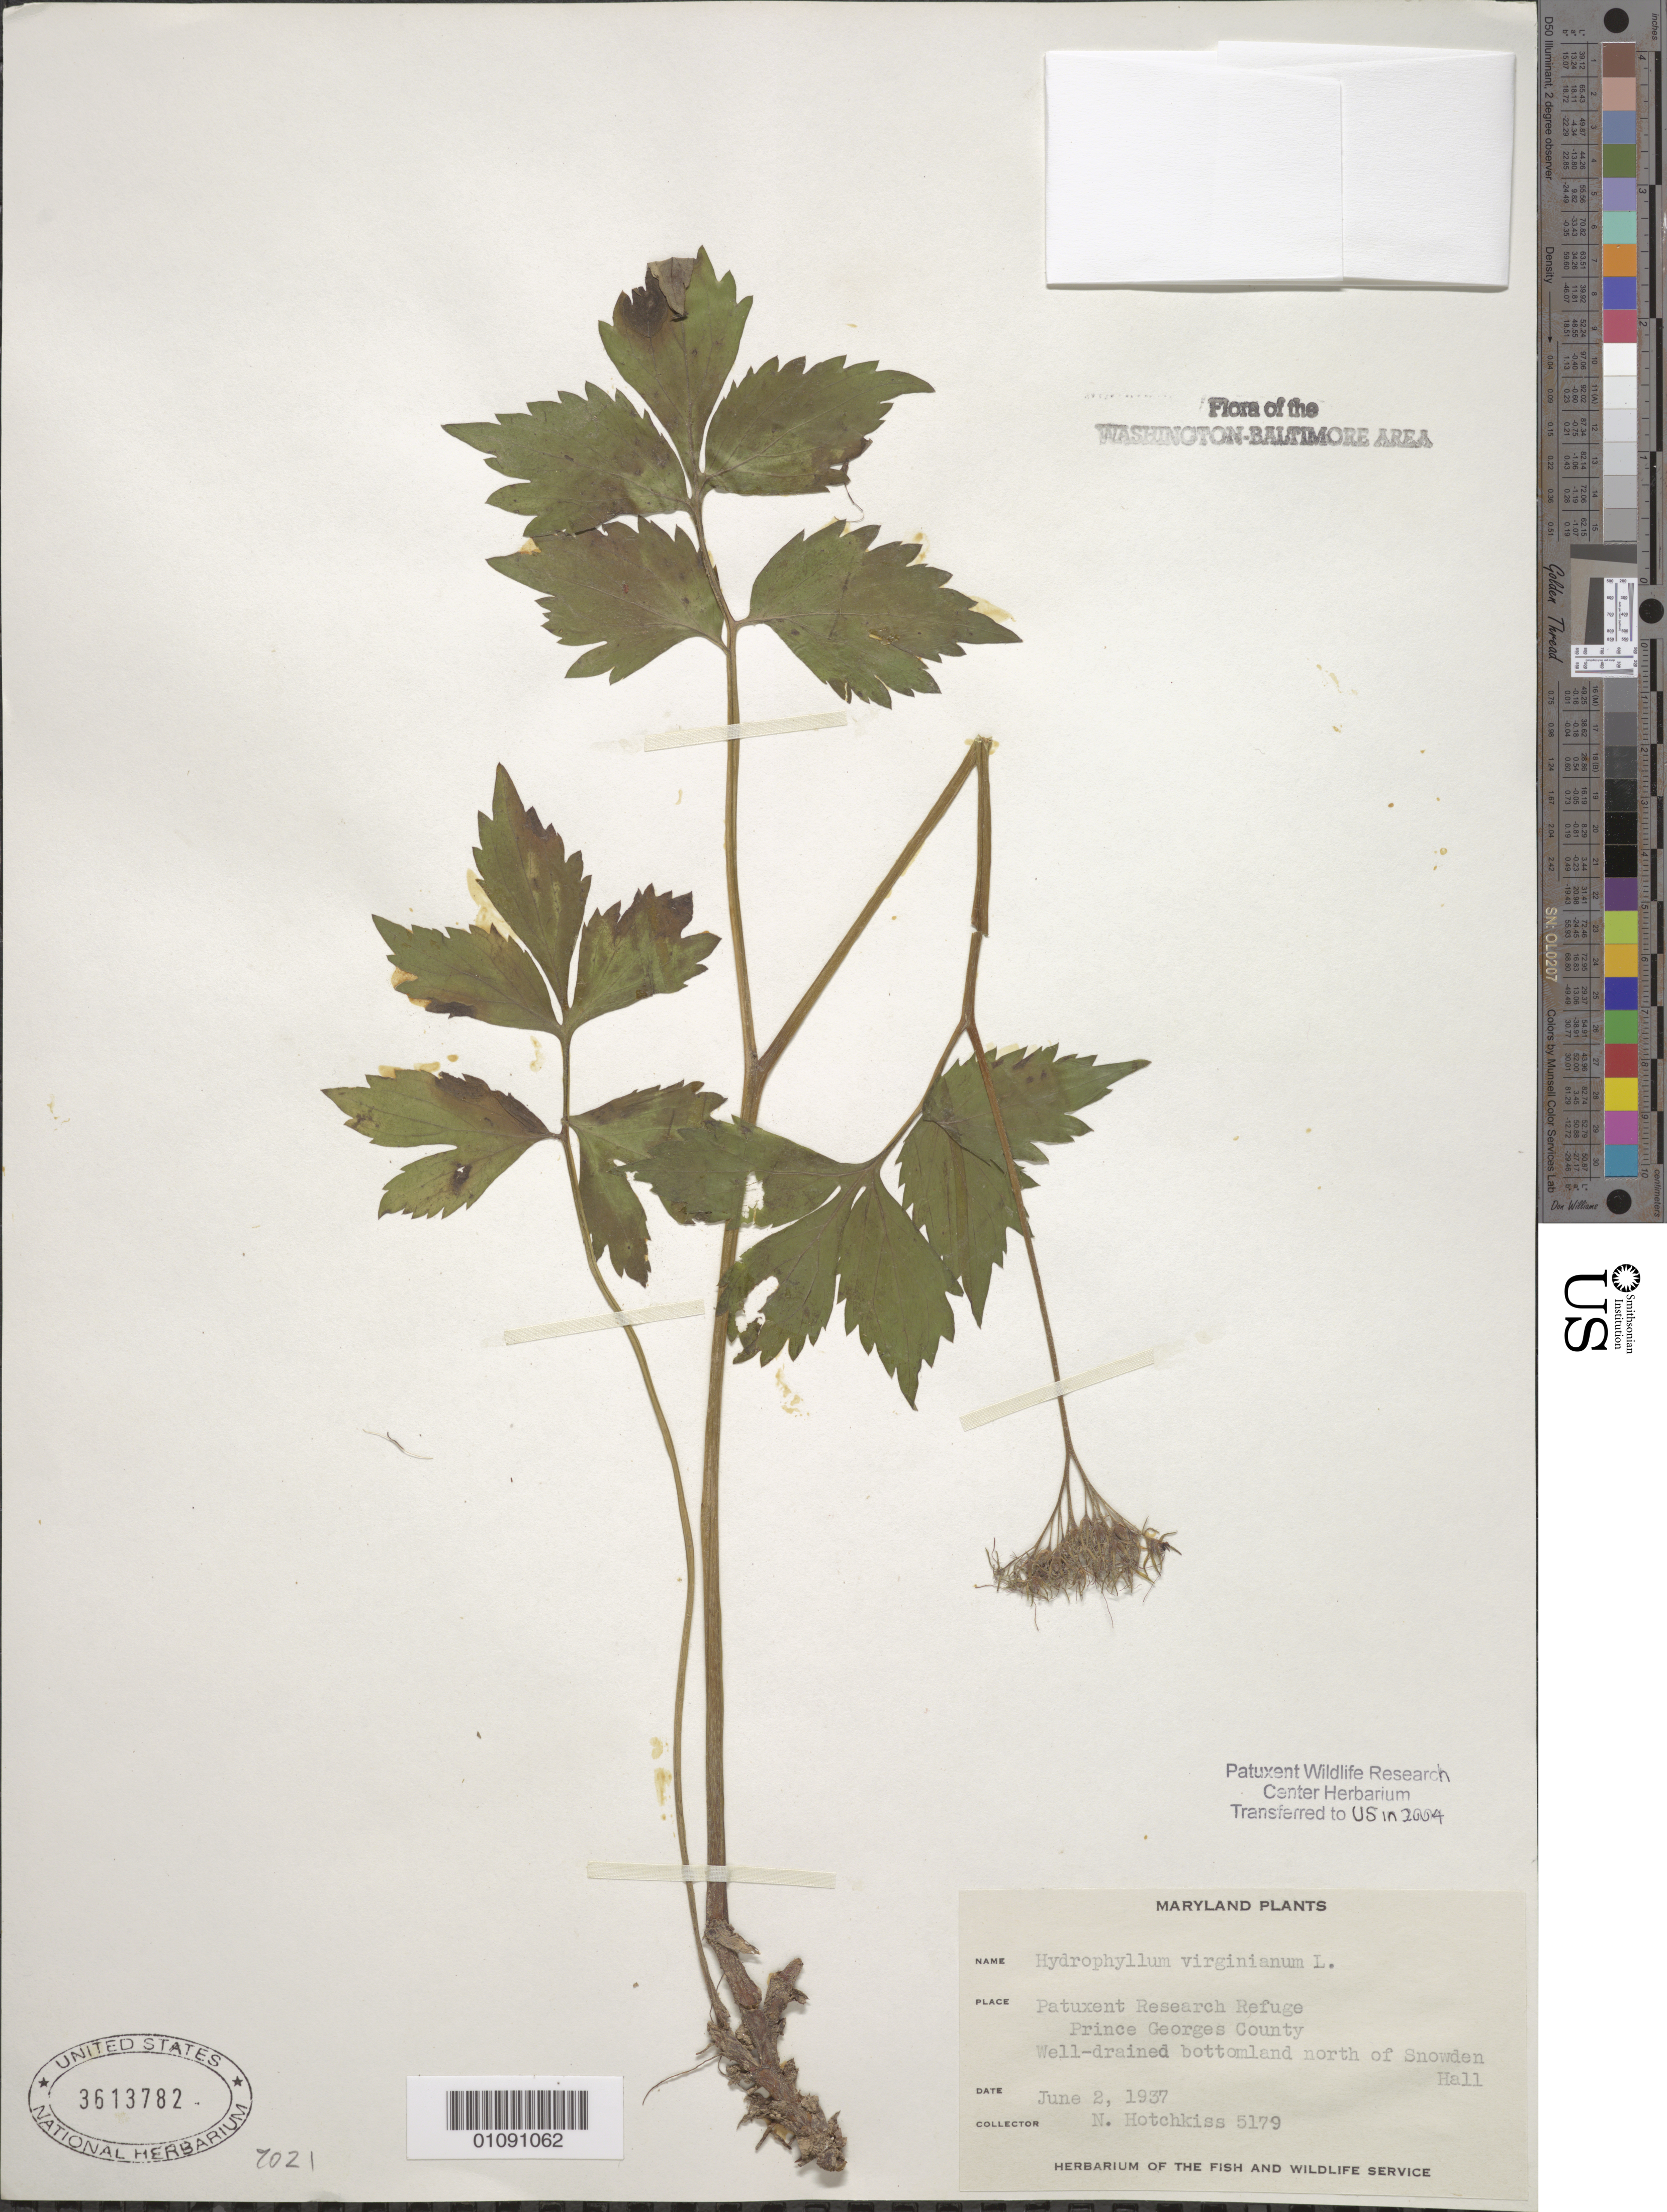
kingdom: Plantae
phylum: Tracheophyta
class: Magnoliopsida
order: Boraginales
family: Hydrophyllaceae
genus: Hydrophyllum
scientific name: Hydrophyllum virginianum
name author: L.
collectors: N. Hotchkiss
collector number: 5179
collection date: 1937-06-02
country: United States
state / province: Maryland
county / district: Prince George's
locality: Patuxent Wildlife Refuge. N. of Snowden Hall.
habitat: Well-drained bottomland.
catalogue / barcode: US 3613782